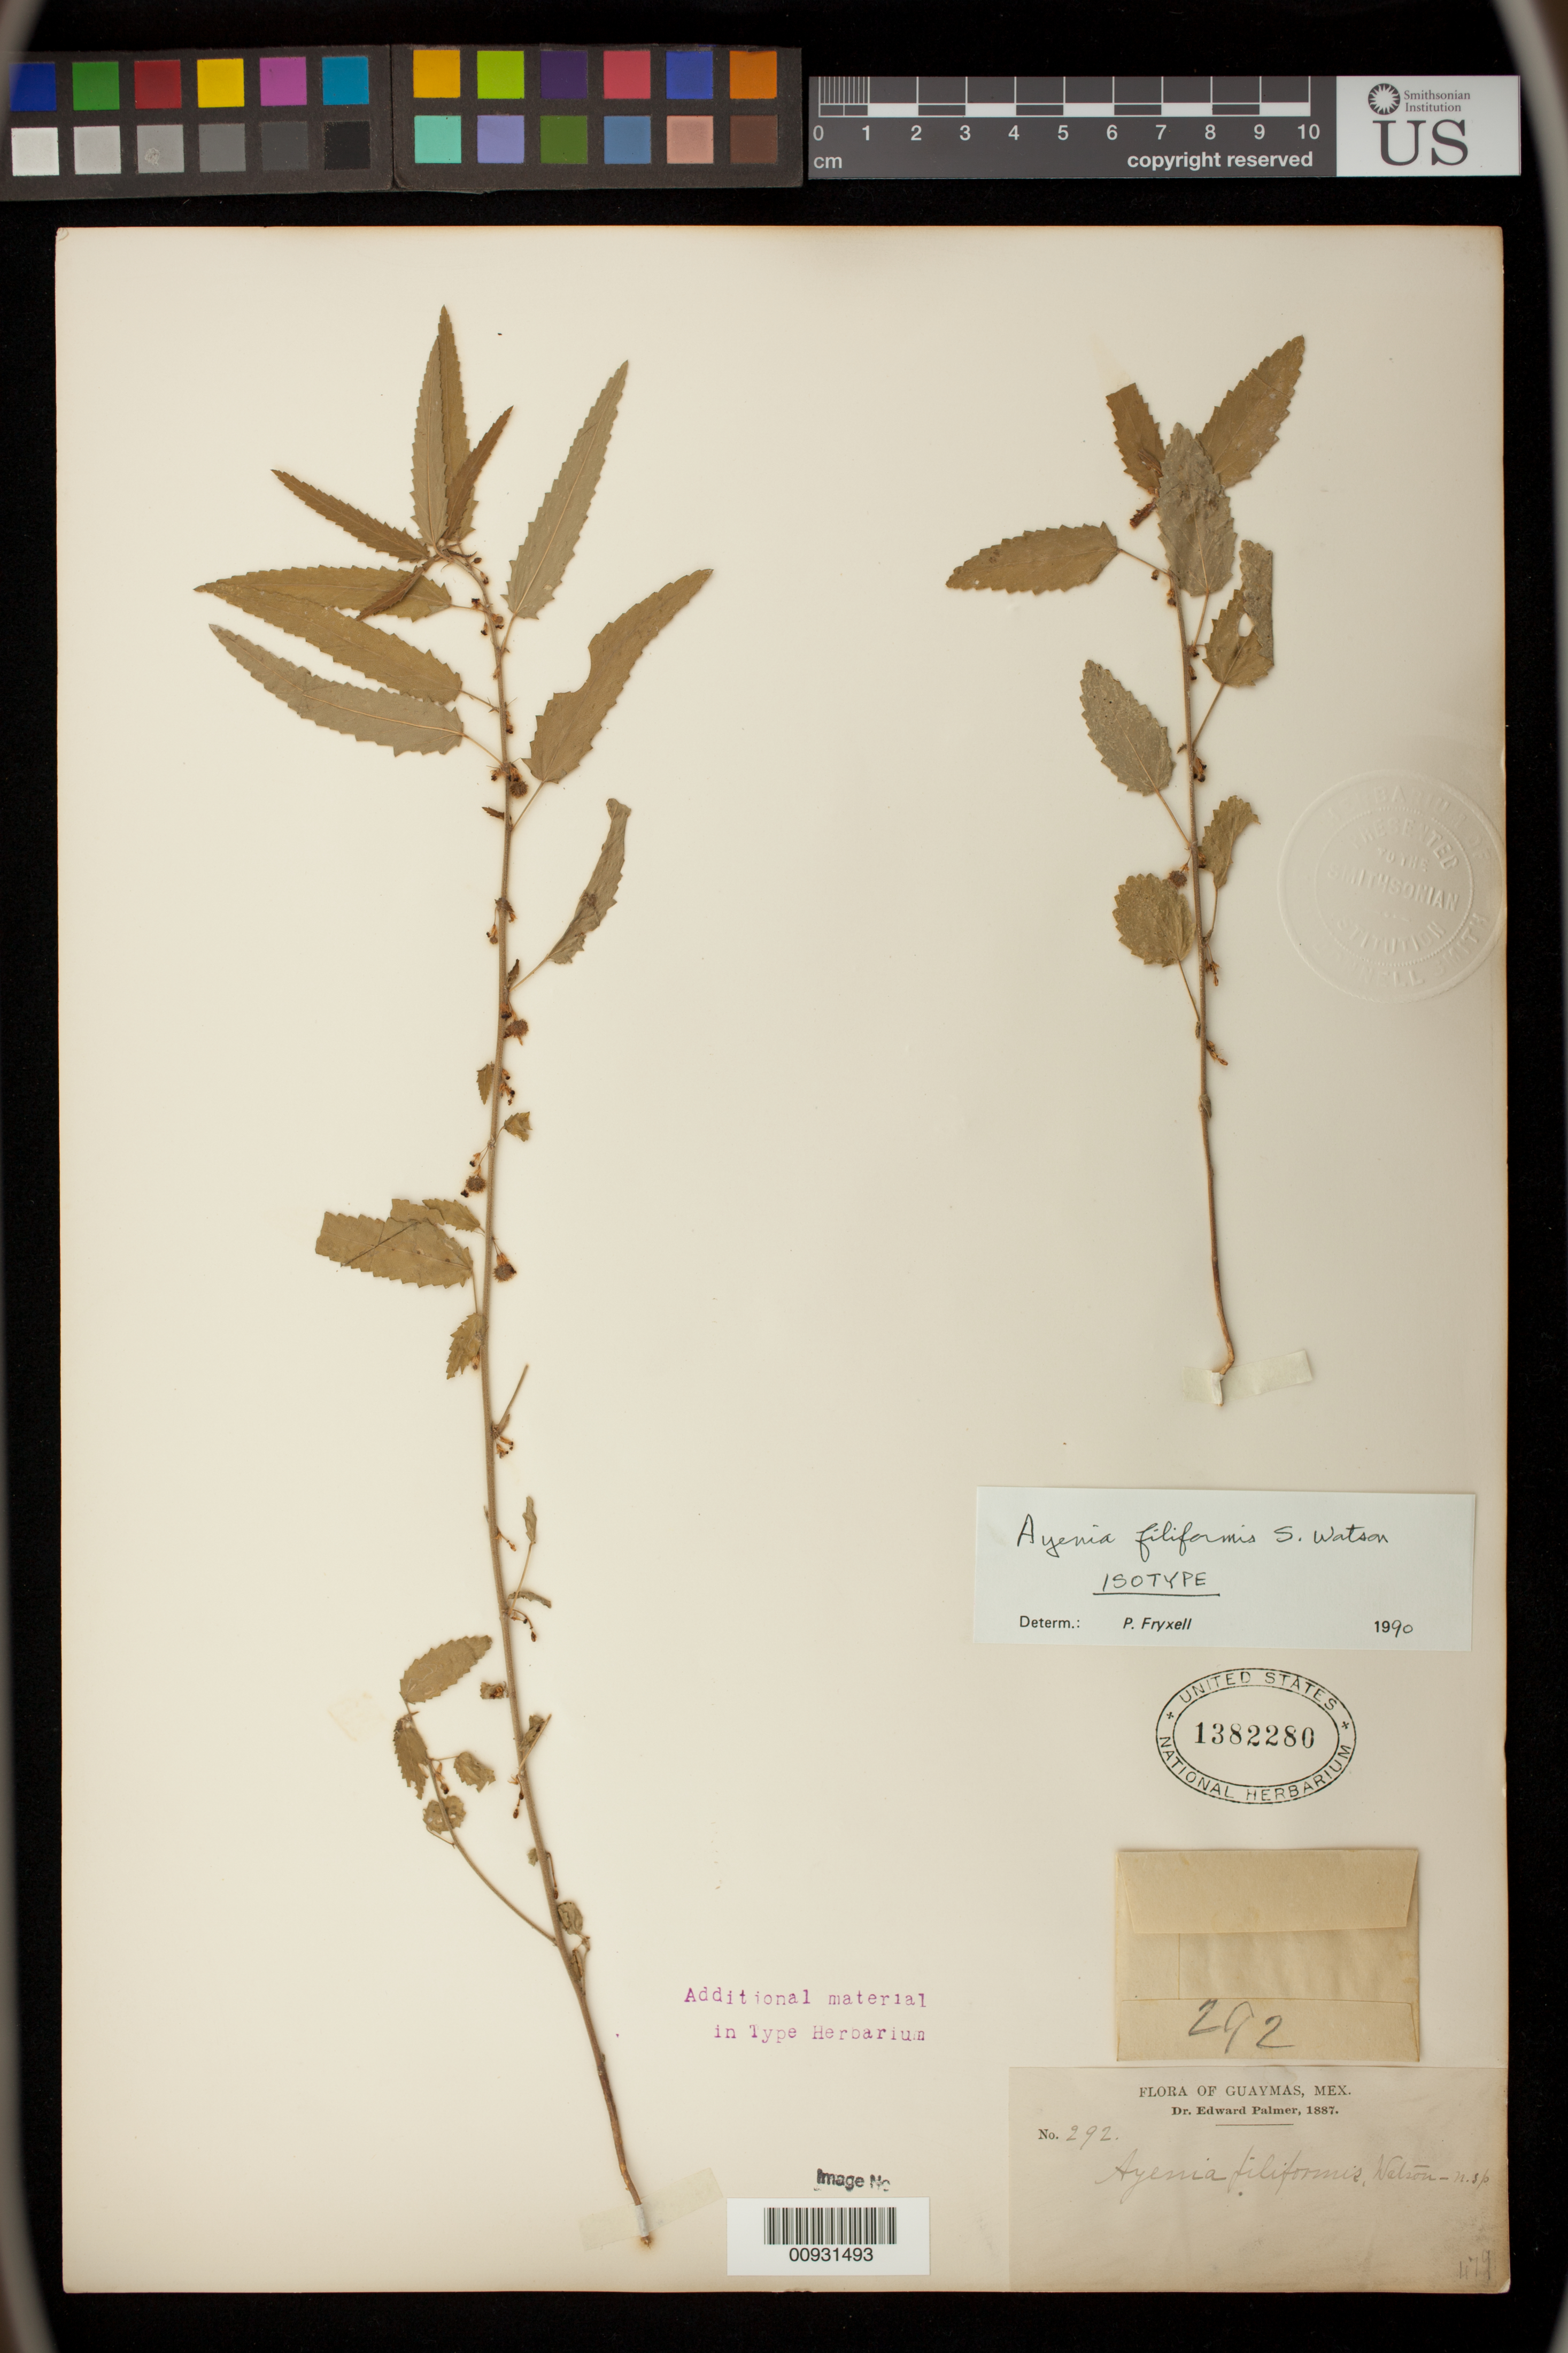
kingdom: Plantae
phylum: Tracheophyta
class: Magnoliopsida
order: Malvales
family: Malvaceae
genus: Ayenia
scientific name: Ayenia filiformis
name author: S. Watson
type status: Isotype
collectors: E. Palmer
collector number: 292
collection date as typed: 1887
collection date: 1887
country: Mexico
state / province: Sonora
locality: Guaymas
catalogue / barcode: US 1382280